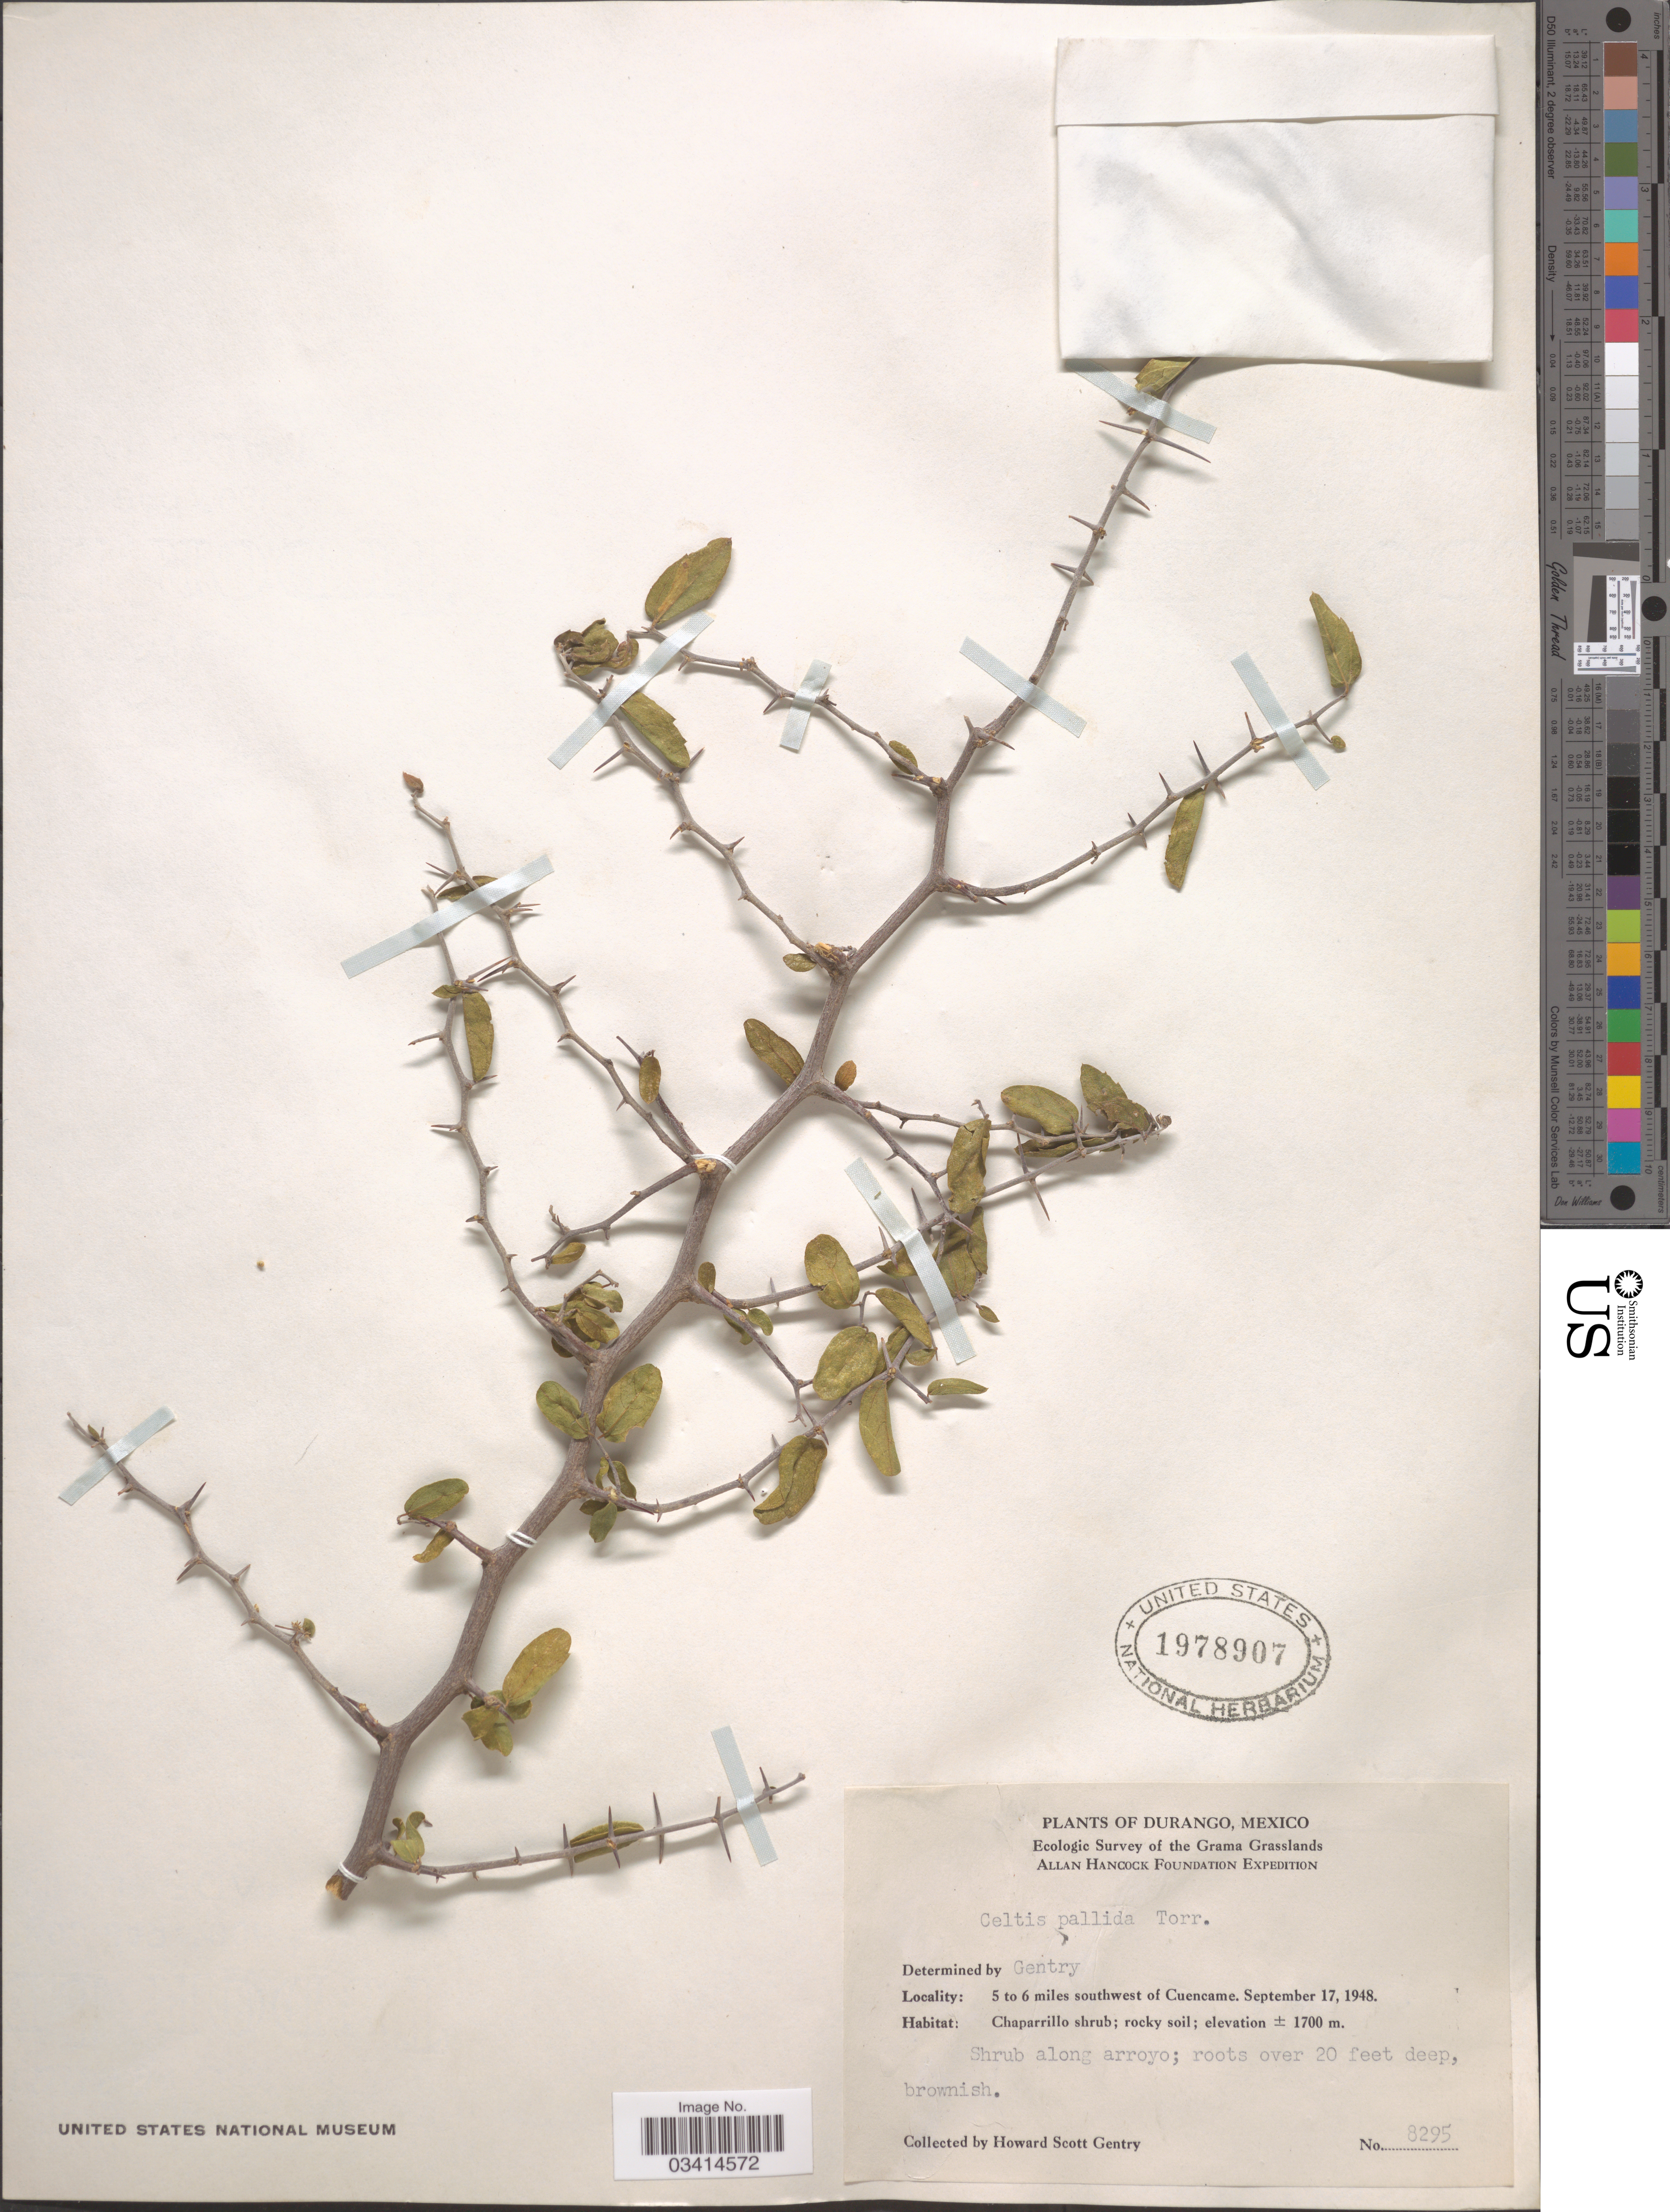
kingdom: Plantae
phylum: Tracheophyta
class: Magnoliopsida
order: Rosales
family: Cannabaceae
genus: Celtis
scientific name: Celtis pallida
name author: Torr. in Emory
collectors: H. S. Gentry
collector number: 8295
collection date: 1948-09-17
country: Mexico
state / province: Durango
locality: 5 to 6 miles southwest of Cuencame.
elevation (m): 1700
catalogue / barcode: US 1978907